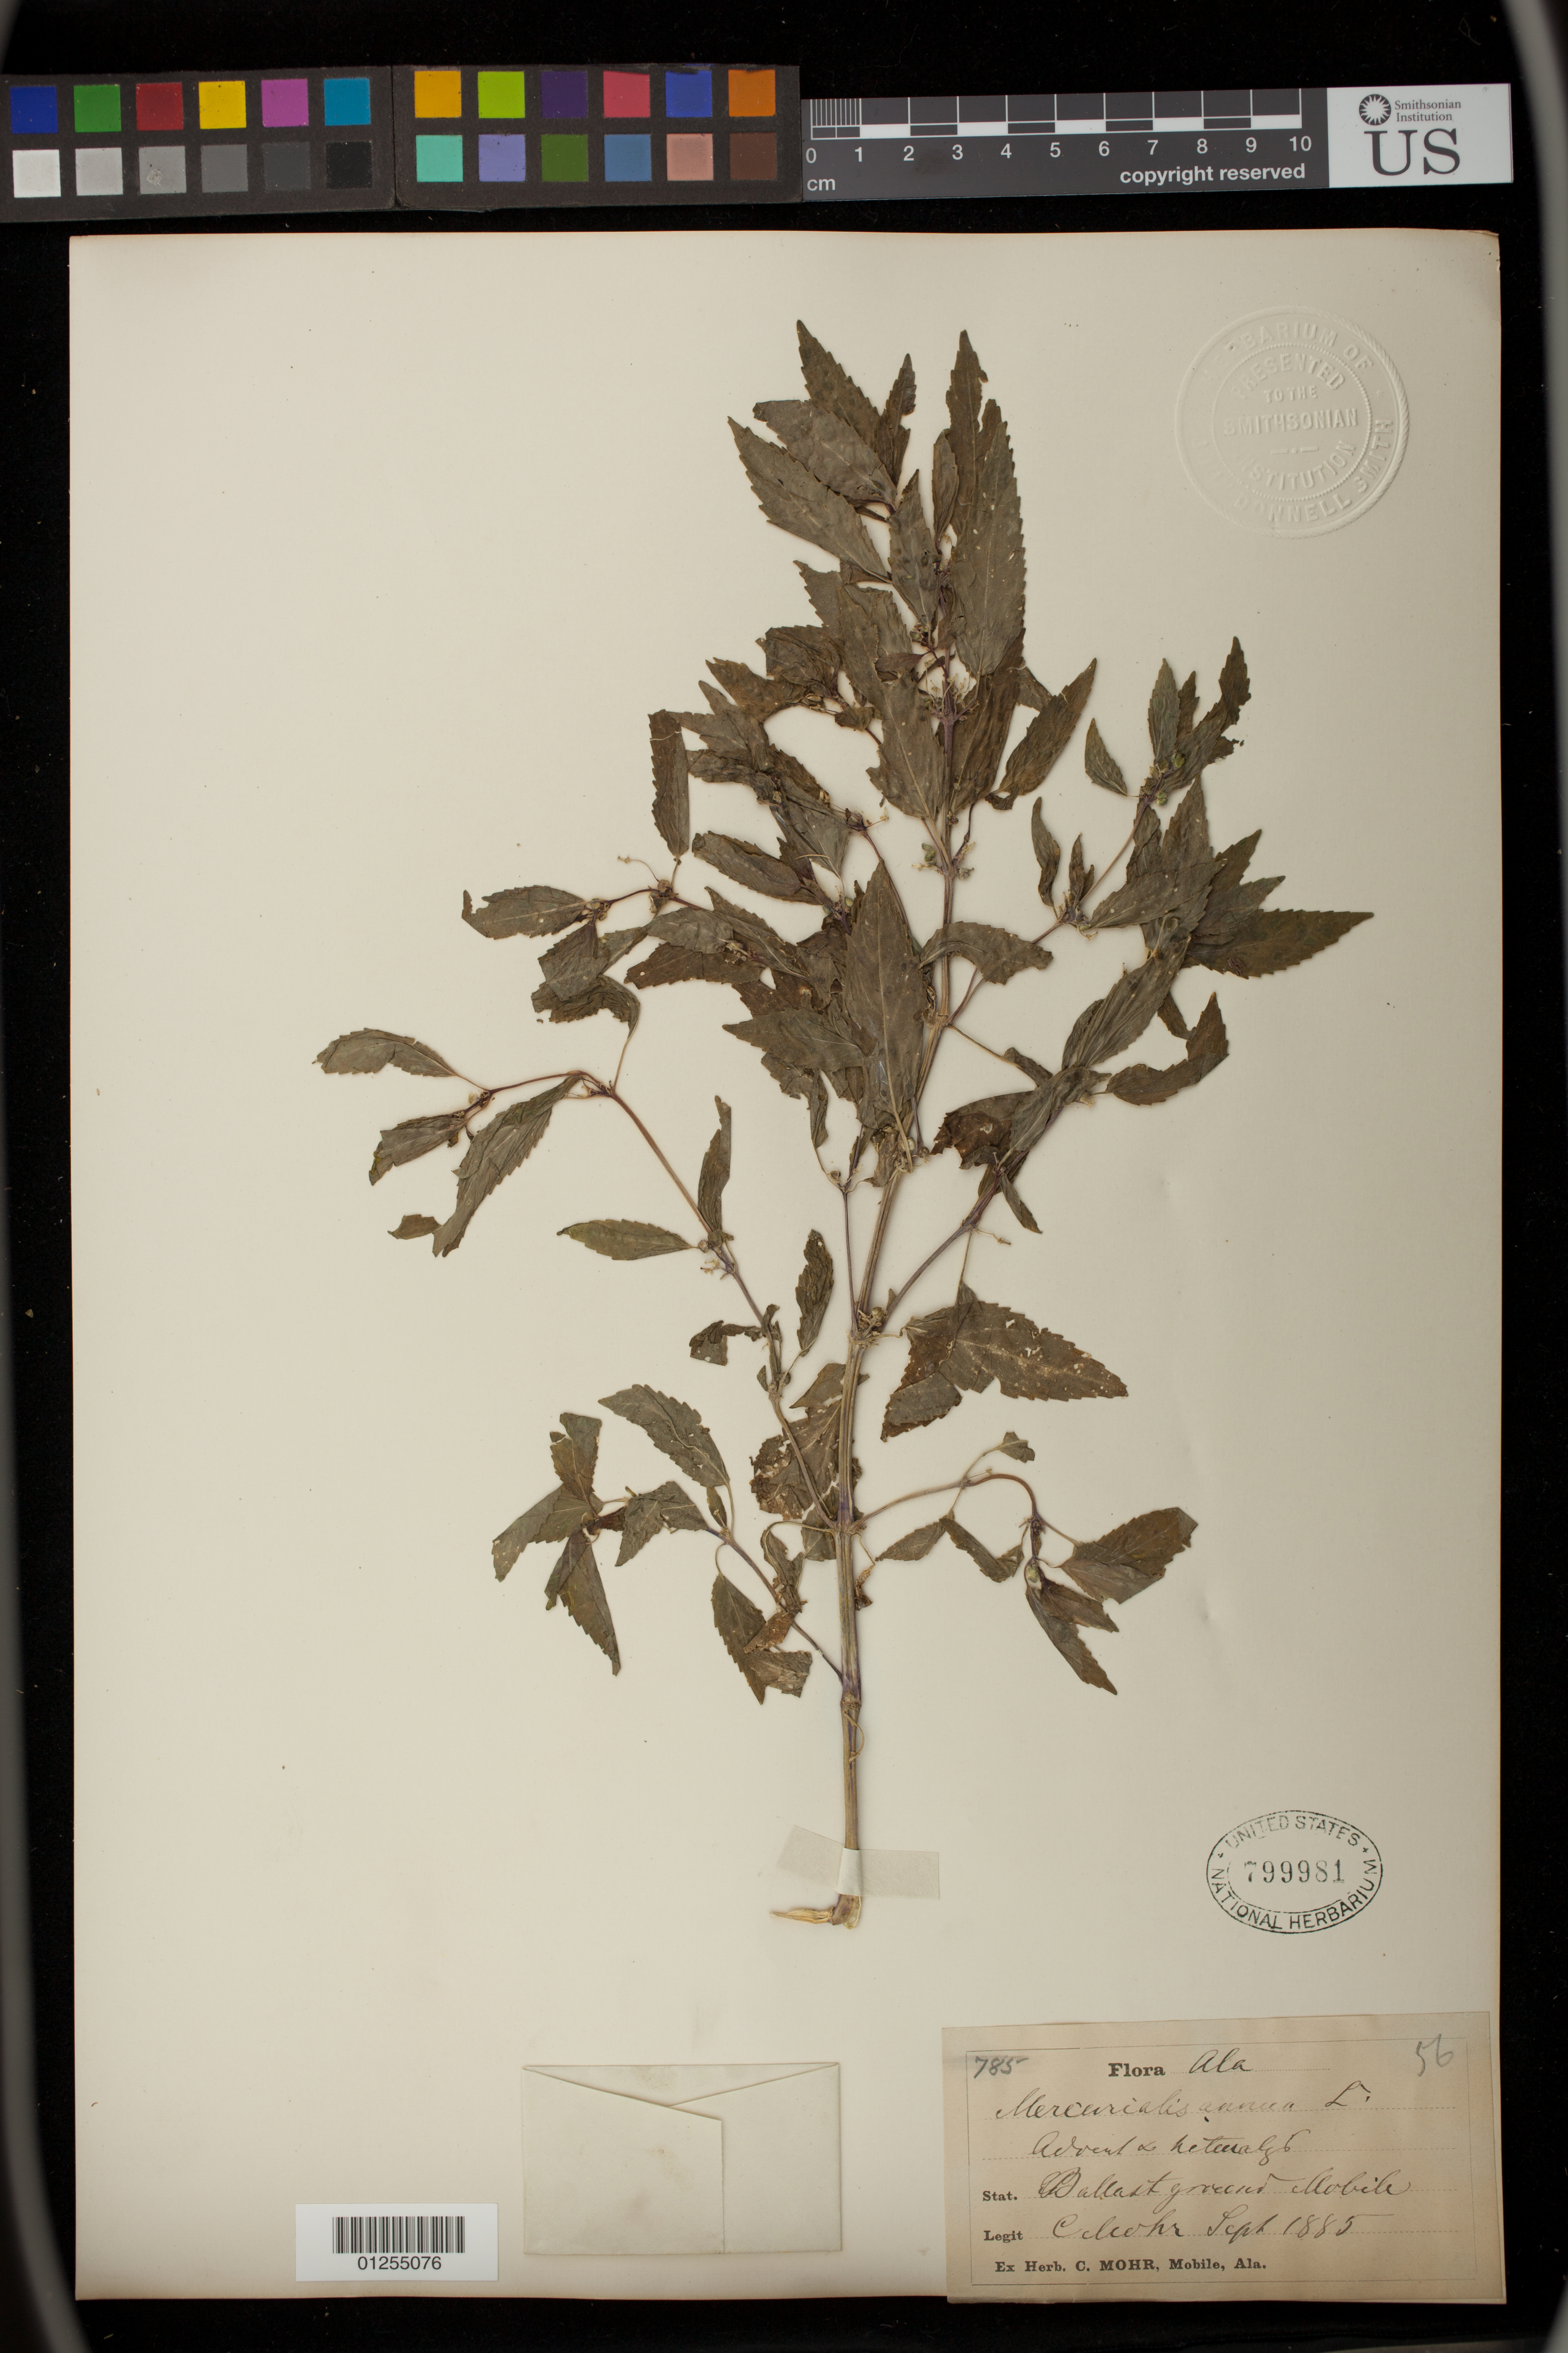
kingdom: Plantae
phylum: Tracheophyta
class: Magnoliopsida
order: Malpighiales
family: Euphorbiaceae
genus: Mercurialis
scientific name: Mercurialis annua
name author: L.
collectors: Ridell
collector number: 785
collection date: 1885-09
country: United States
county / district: Mobile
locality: Mobile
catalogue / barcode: US 799981